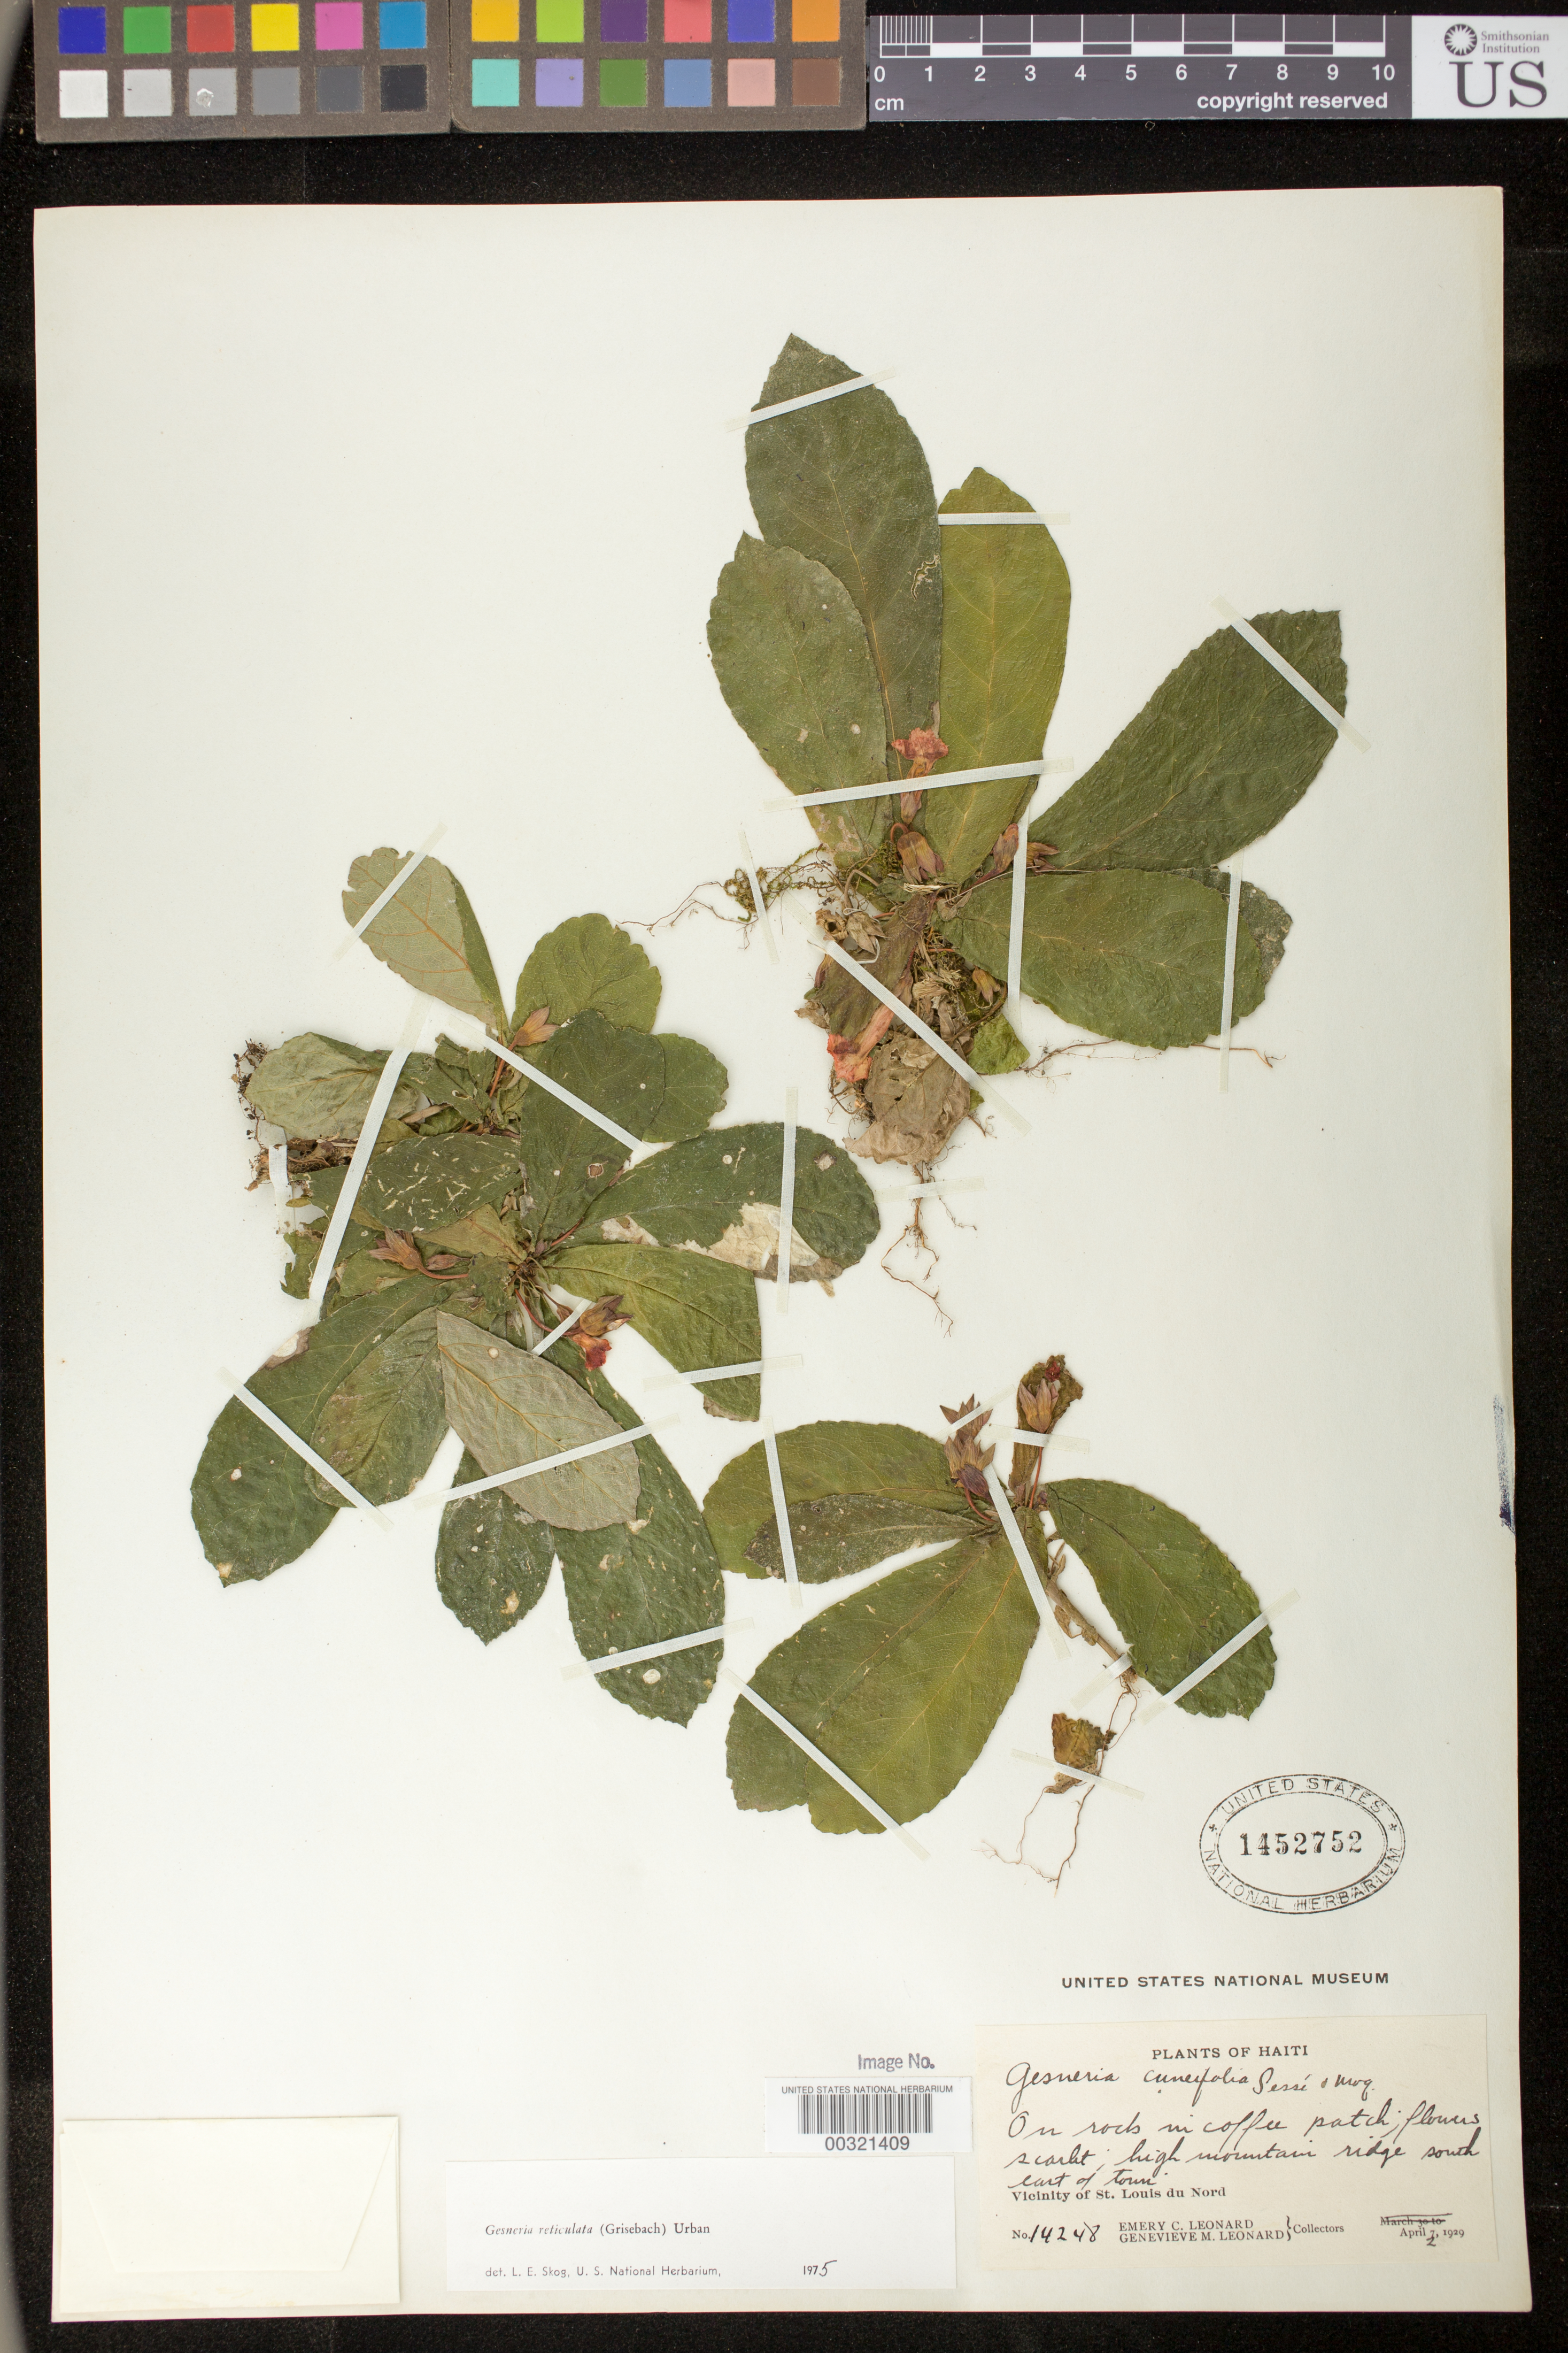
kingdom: Plantae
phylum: Tracheophyta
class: Magnoliopsida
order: Lamiales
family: Gesneriaceae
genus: Gesneria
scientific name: Gesneria reticulata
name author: (Griseb.) Urb.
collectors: E. C. Leonard & G. M. Leonard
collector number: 14248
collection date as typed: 02 Apr 1929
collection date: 1929-04-02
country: Haiti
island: Hispaniola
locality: Vicinity of St. Louis du Nord; high mountain ridge SE of town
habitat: On rocks in coffee patch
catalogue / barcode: US 1452752